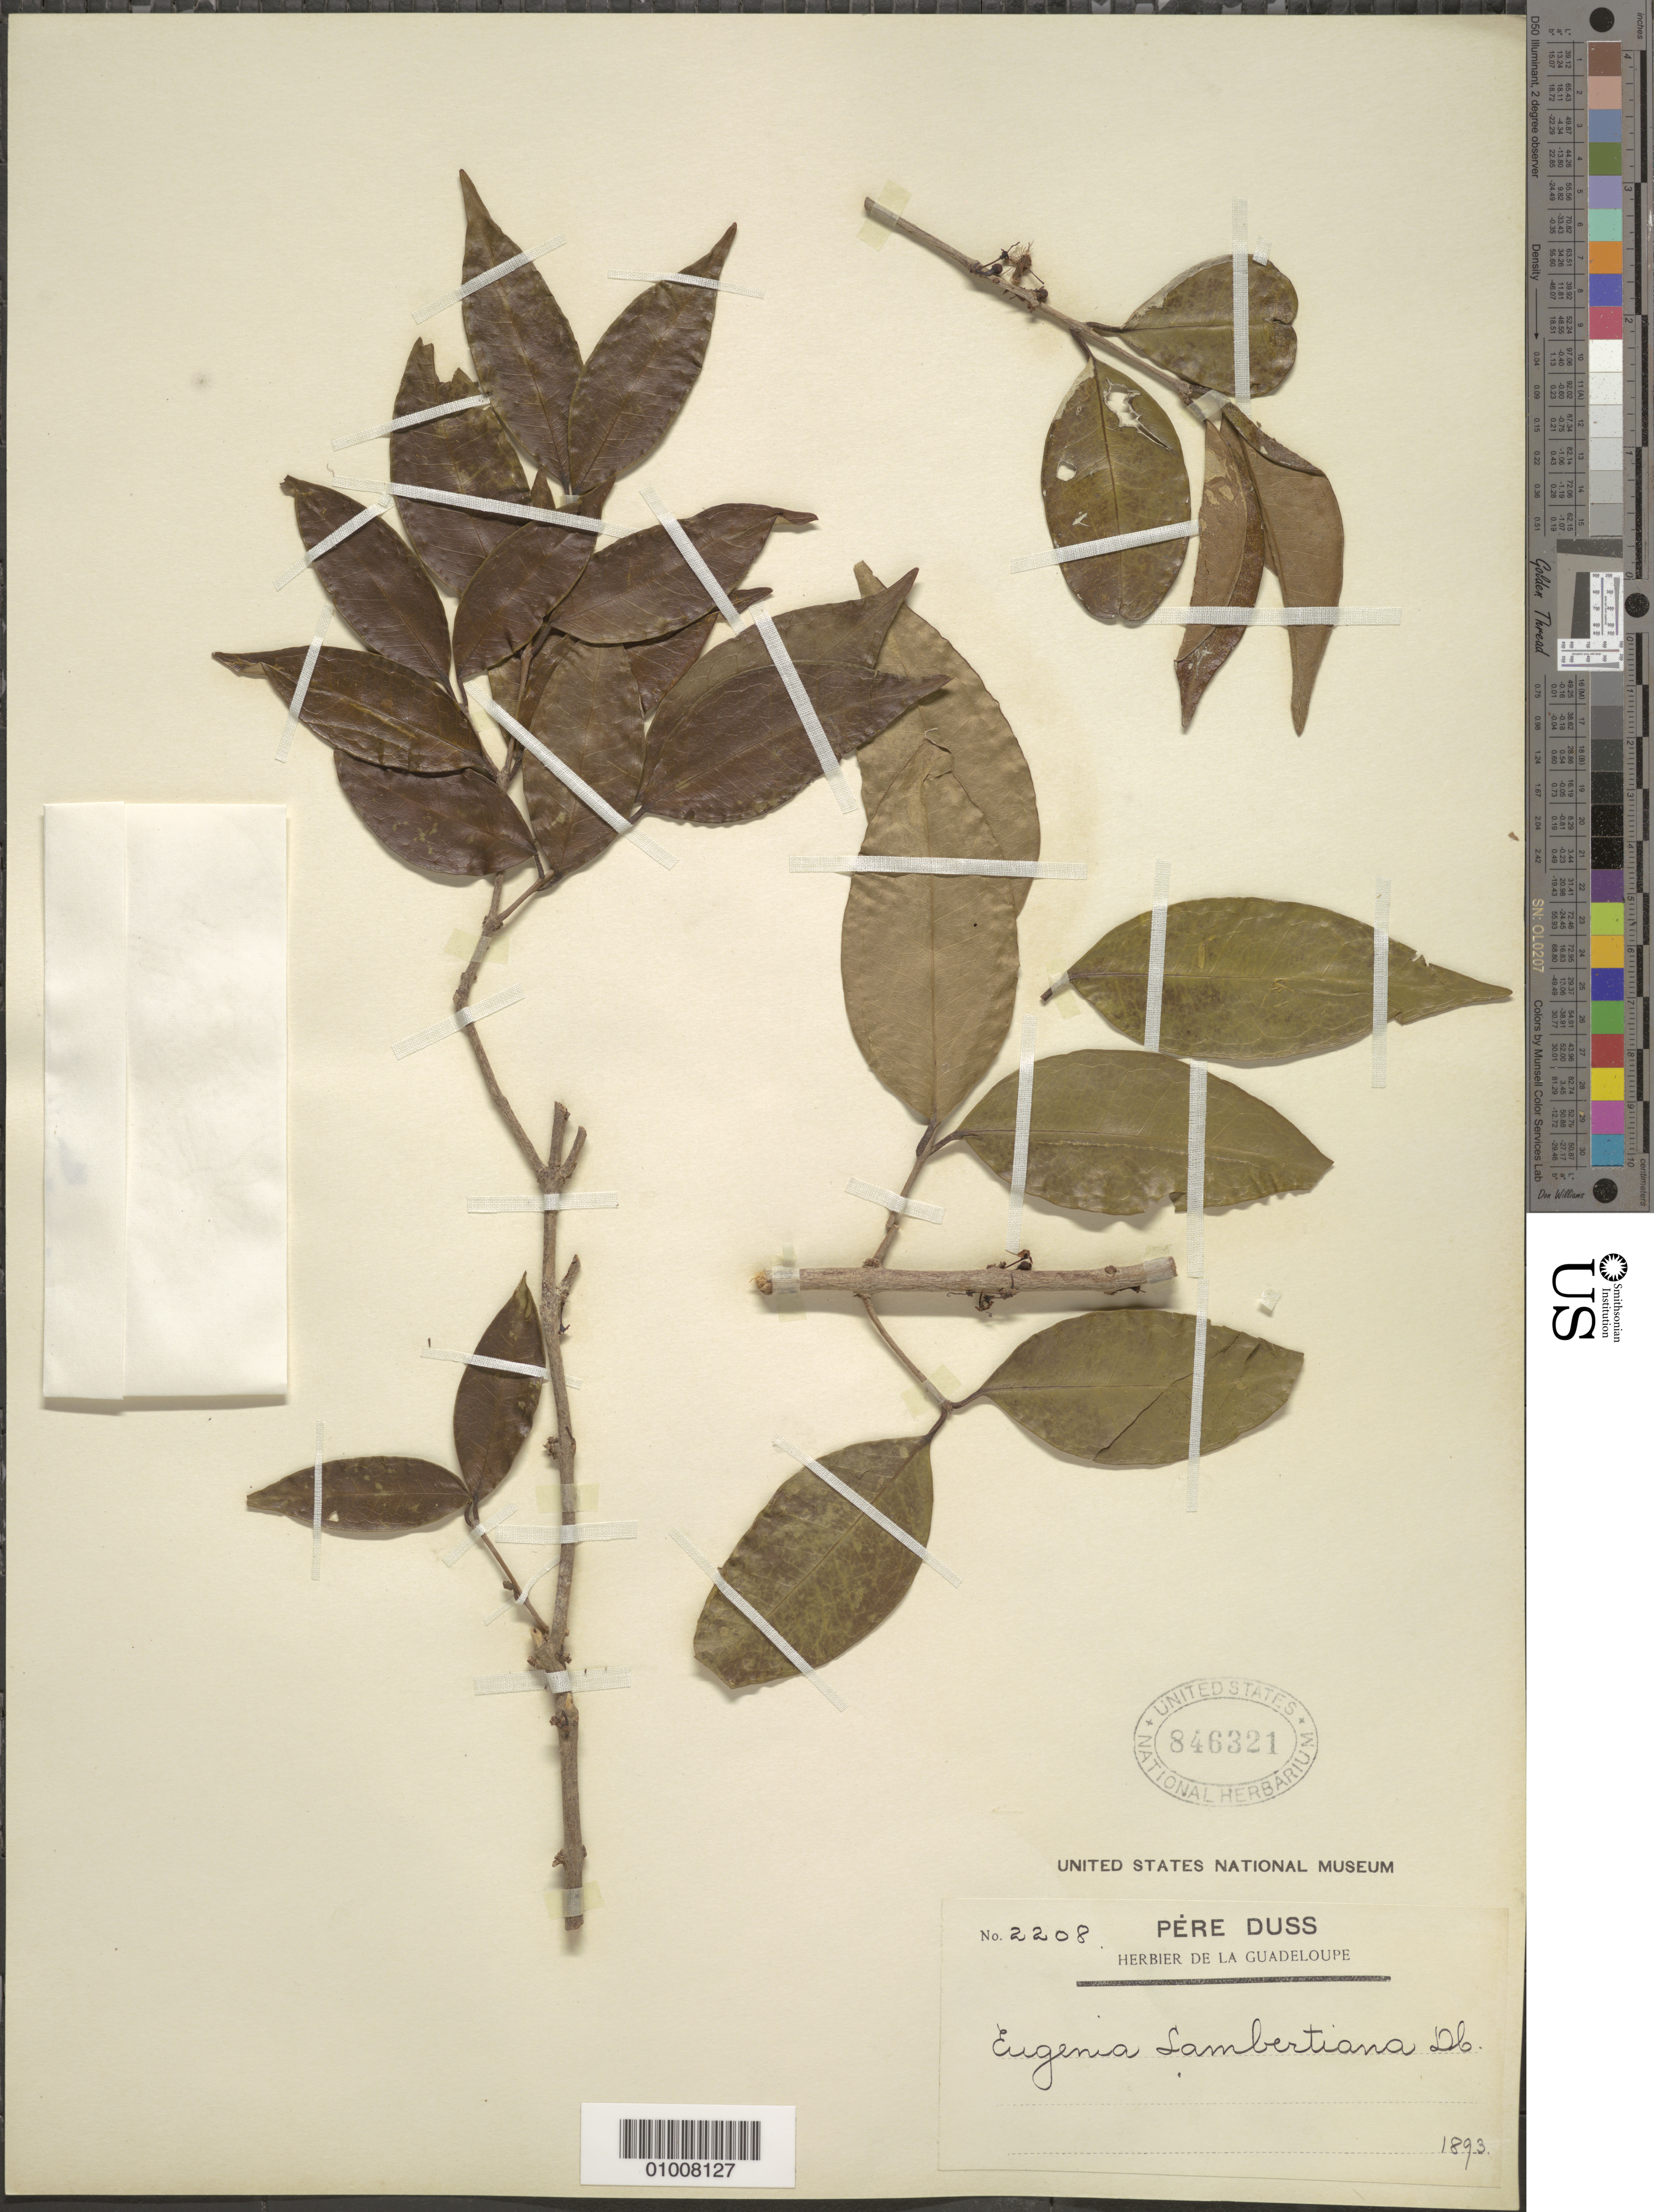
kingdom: Plantae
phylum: Tracheophyta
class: Magnoliopsida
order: Myrtales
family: Myrtaceae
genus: Eugenia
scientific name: Eugenia lambertiana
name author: DC.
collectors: Père Duss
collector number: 2208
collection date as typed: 1893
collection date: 1893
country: Guadeloupe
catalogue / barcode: US 846321